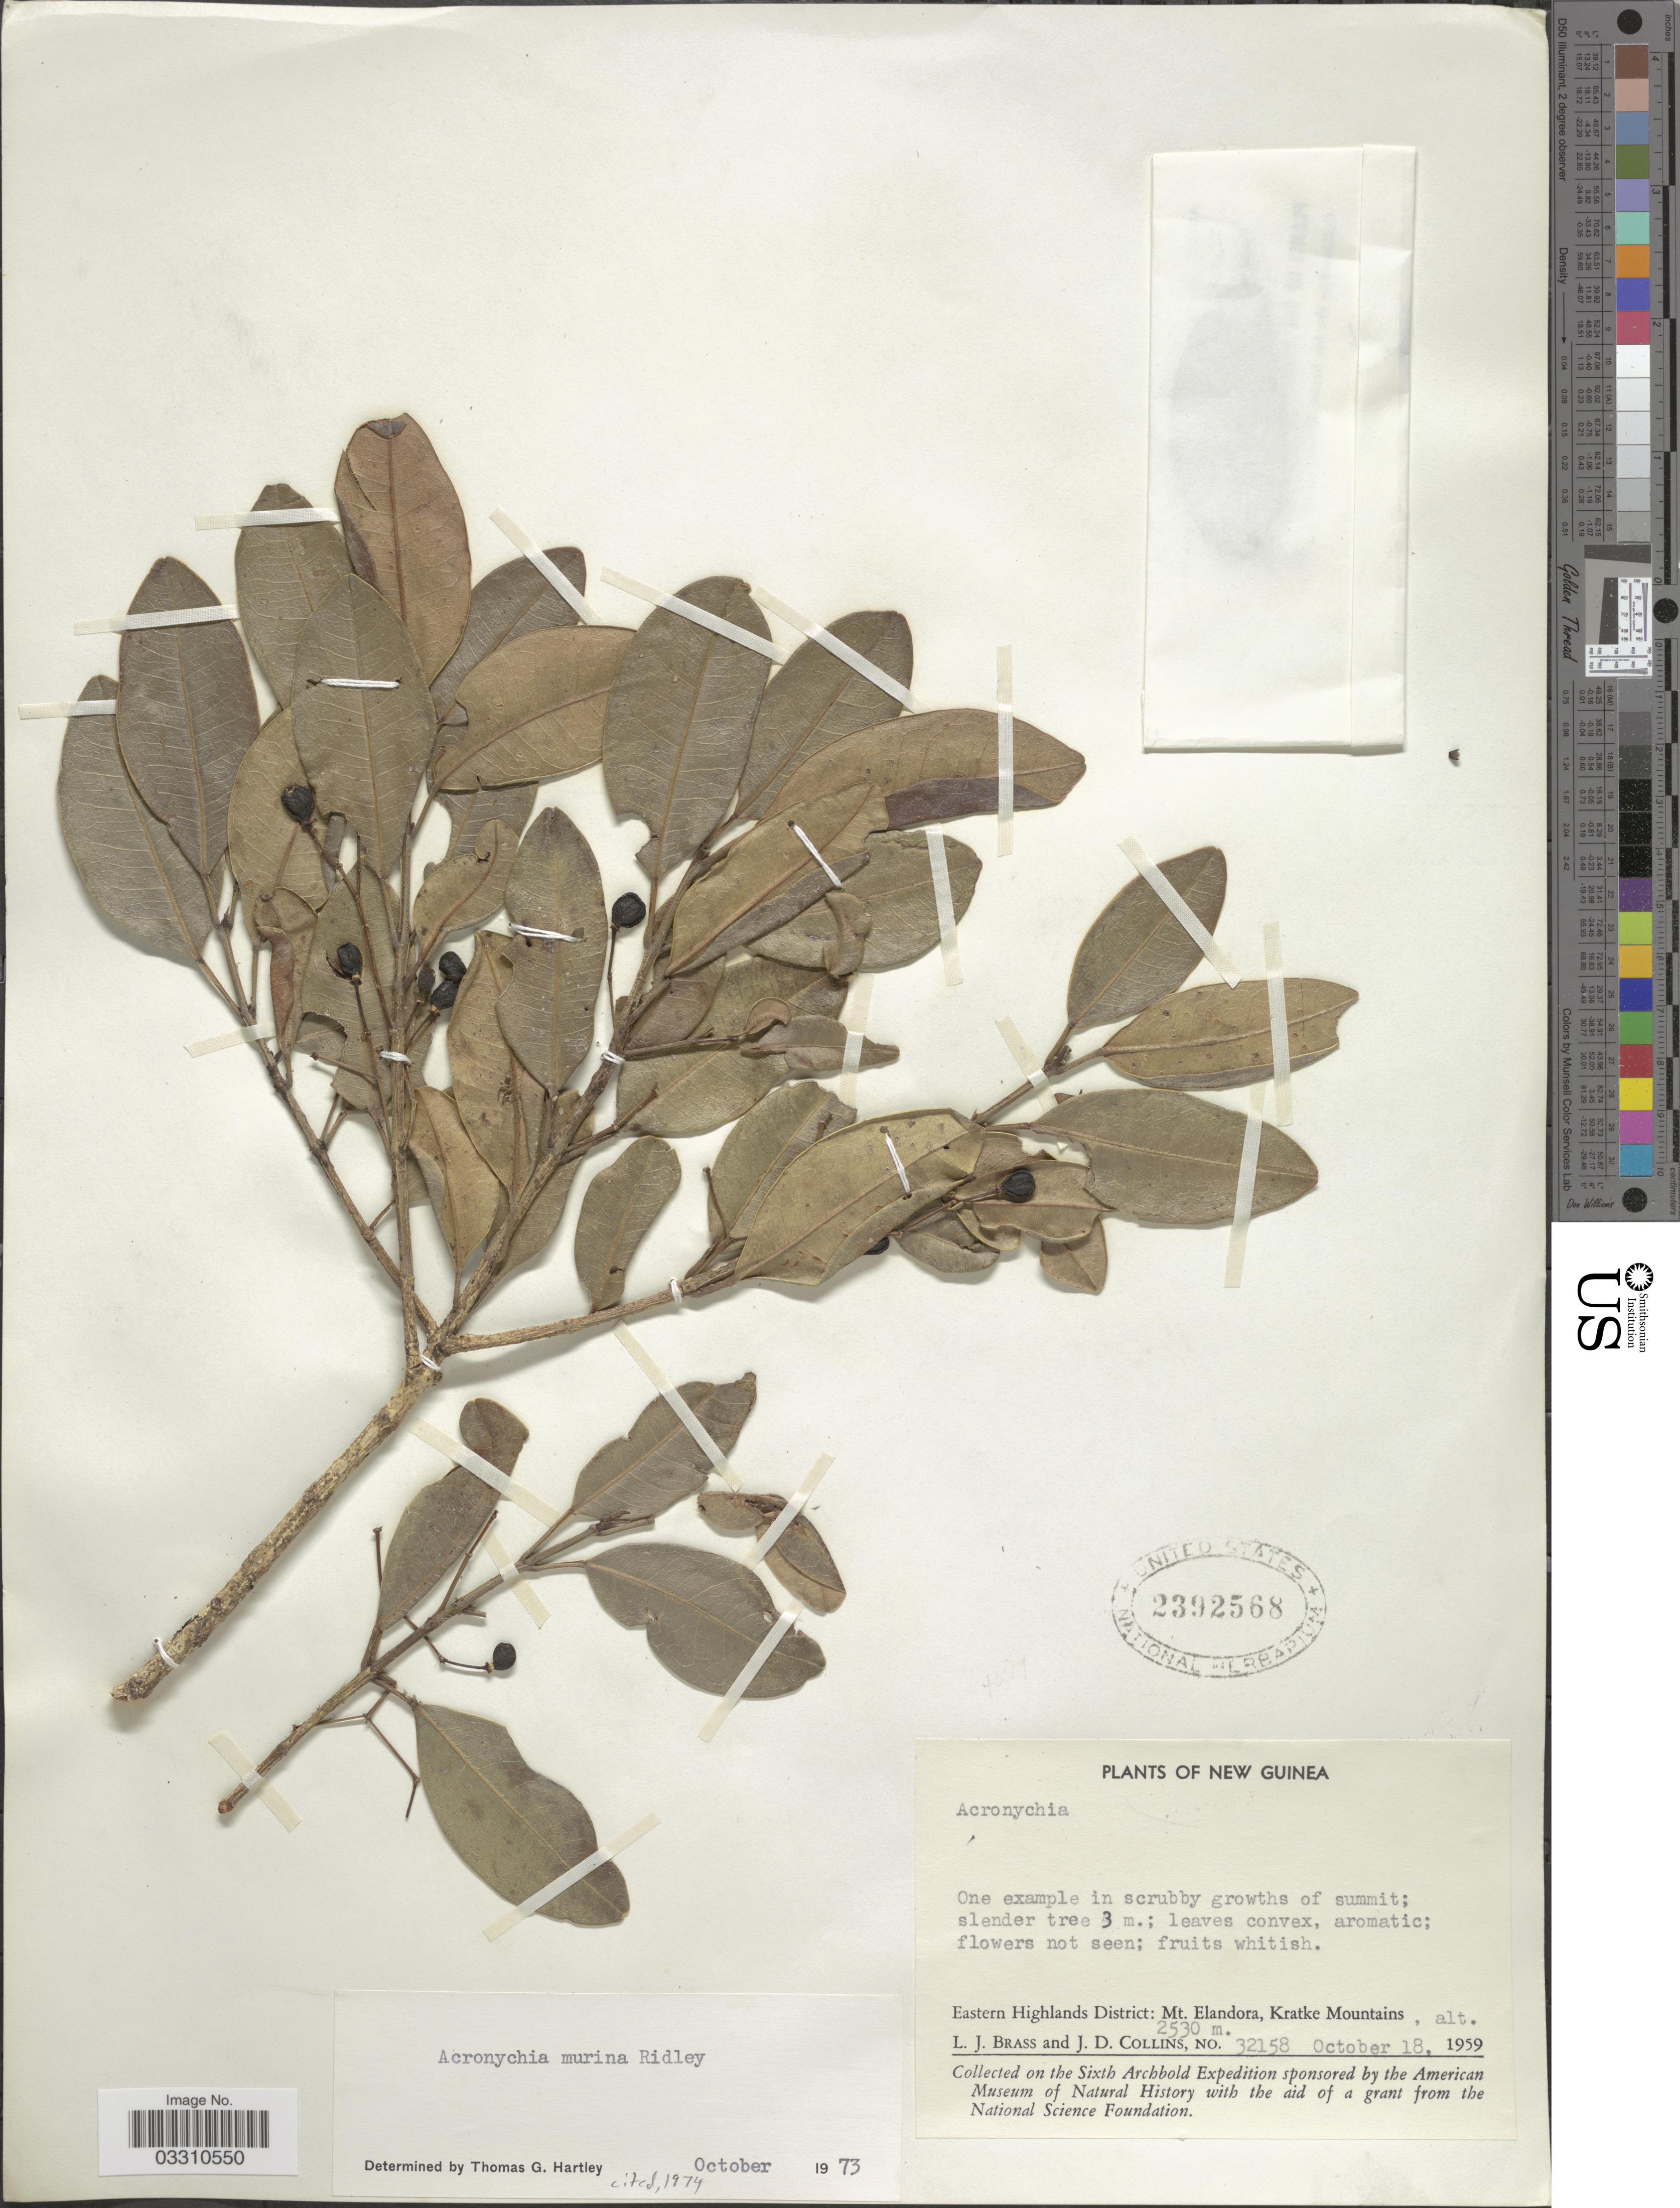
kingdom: Plantae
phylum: Tracheophyta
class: Magnoliopsida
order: Sapindales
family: Rutaceae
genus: Acronychia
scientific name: Acronychia murina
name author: Ridl.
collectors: L. J. Brass & J. Collins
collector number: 32158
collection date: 1959-10-18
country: Papua New Guinea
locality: New Guinea, Eastern Highlands District: Mt. Elandora, Kratke Mountains.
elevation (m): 2530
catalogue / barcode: US 2392568